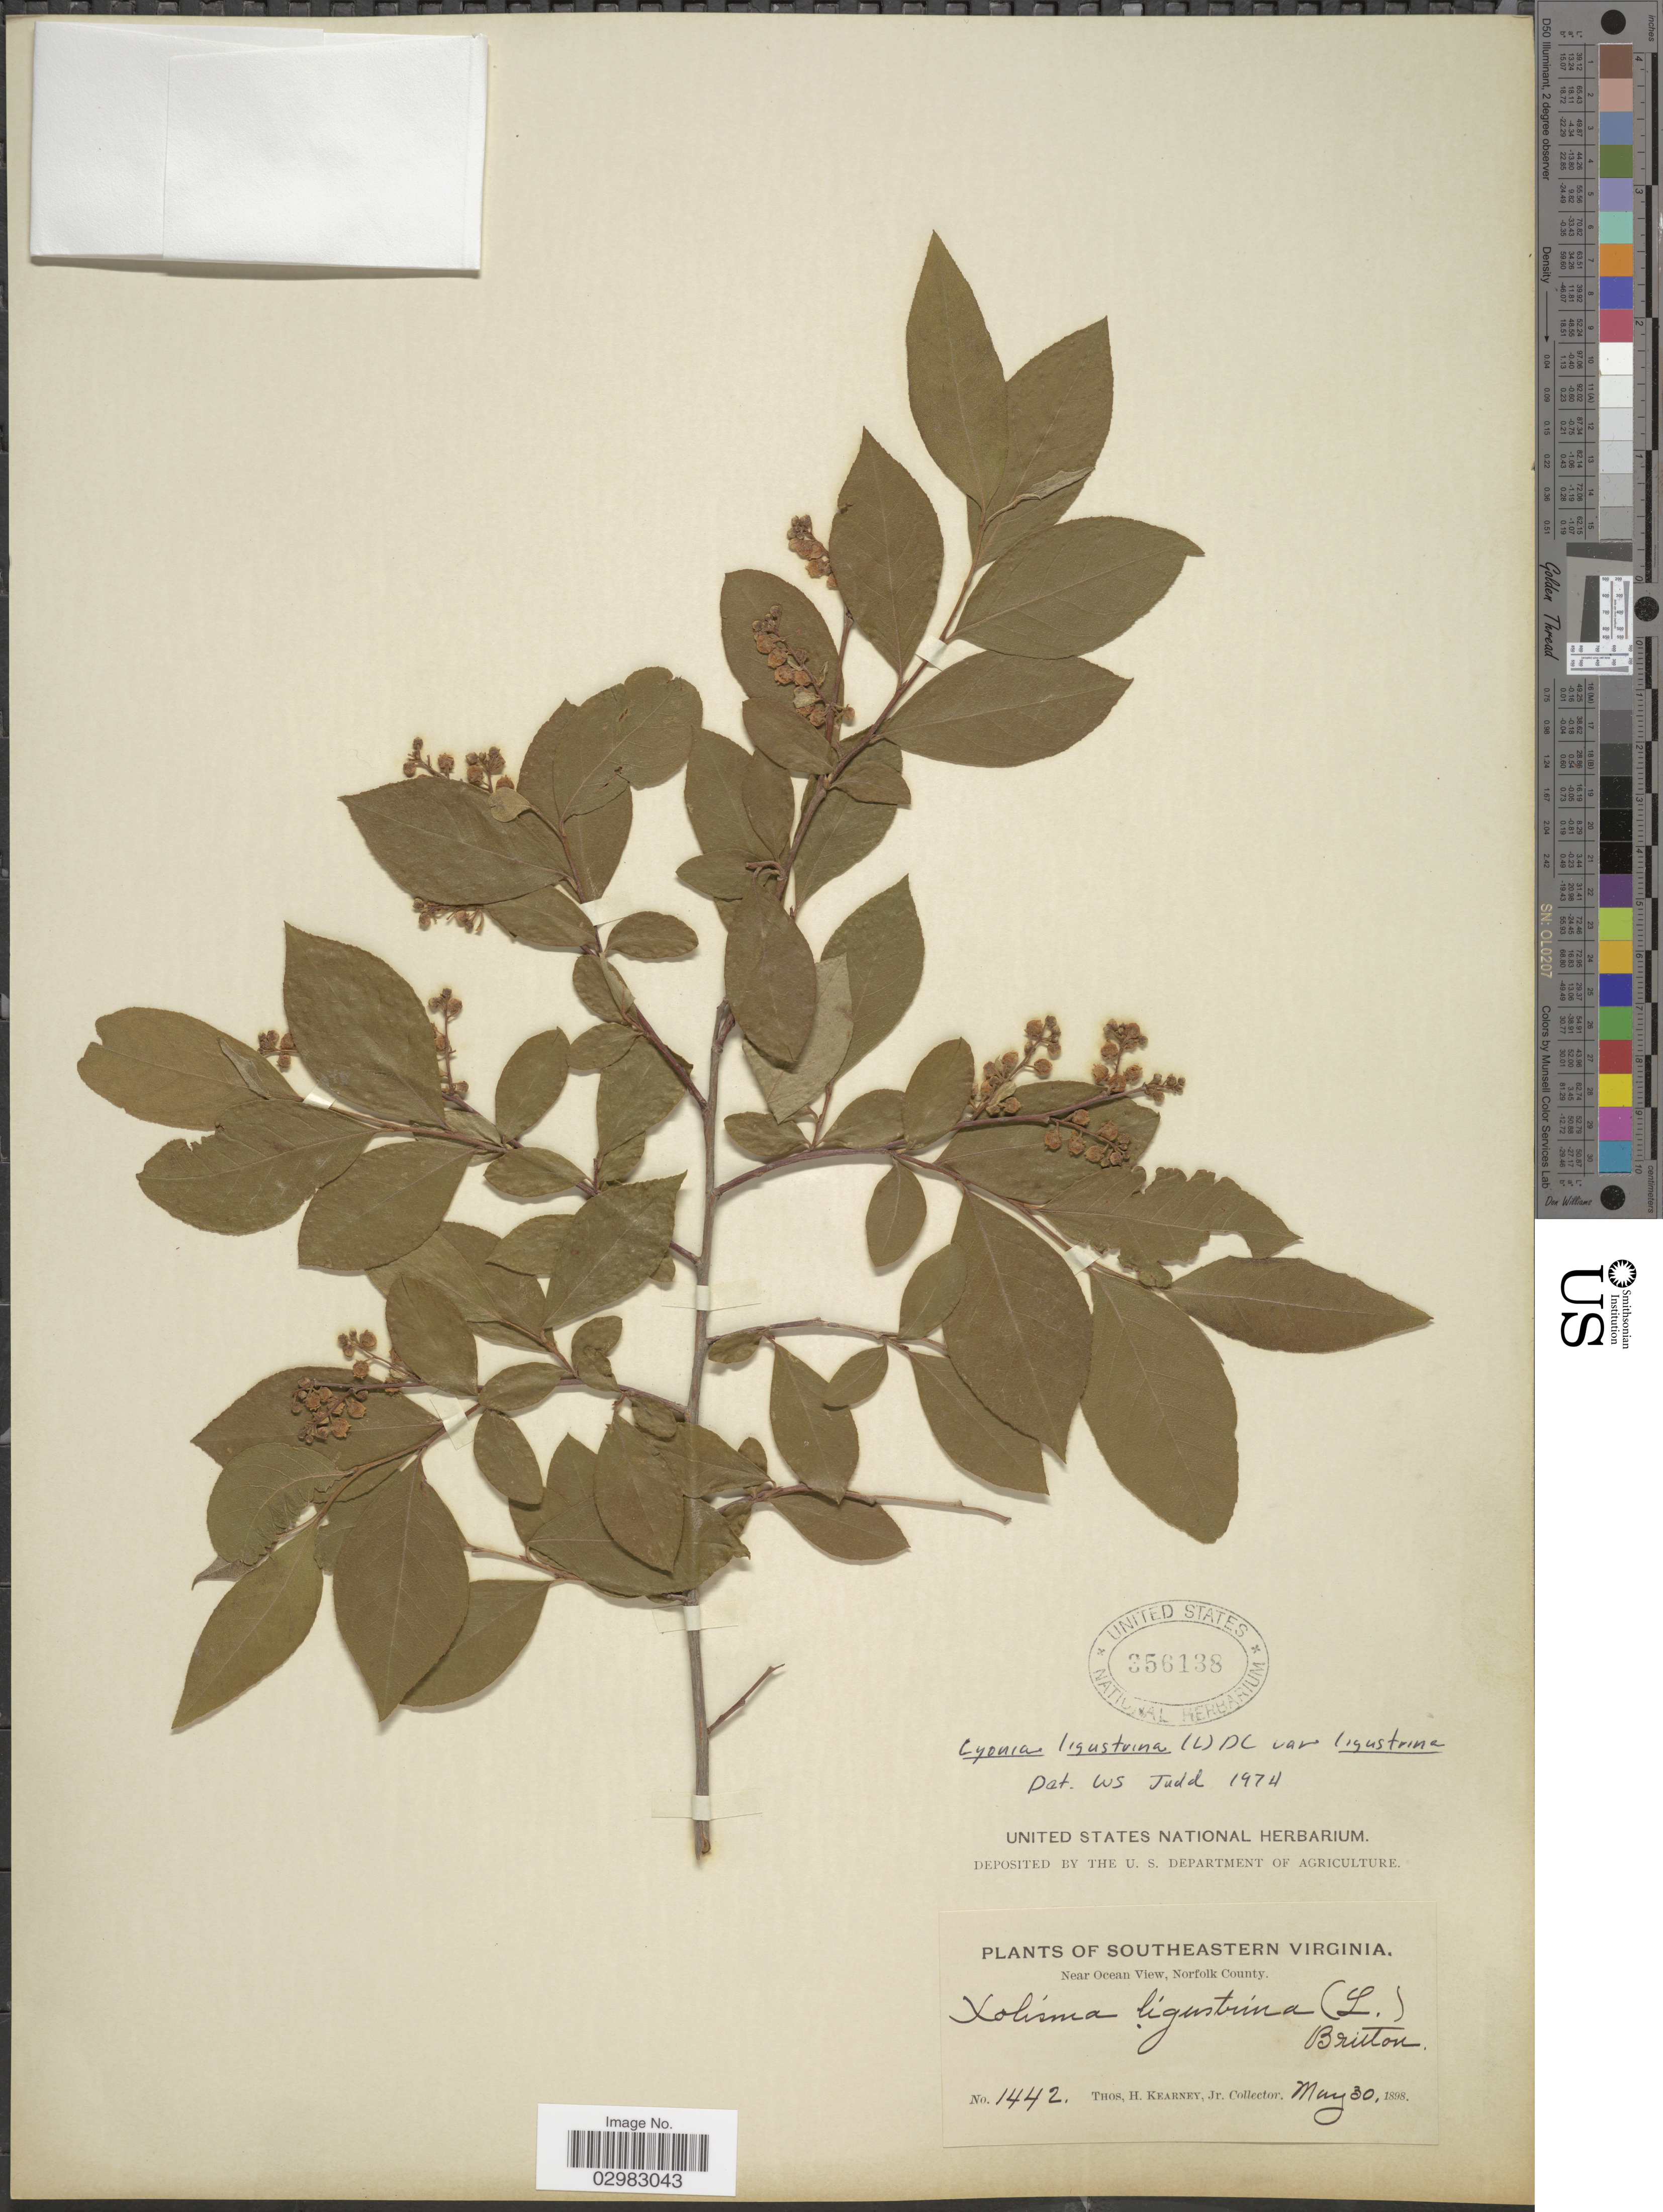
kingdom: Plantae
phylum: Tracheophyta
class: Magnoliopsida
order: Ericales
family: Ericaceae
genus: Lyonia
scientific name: Lyonia ligustrina var. ligustrina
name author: (L.) DC.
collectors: T. H. Kearney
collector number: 1442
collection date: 1898-05-30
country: United States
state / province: Virginia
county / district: City of Norfolk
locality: Southeastern Virginia. Near Ocean View, Norfolk County.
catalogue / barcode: US 356138